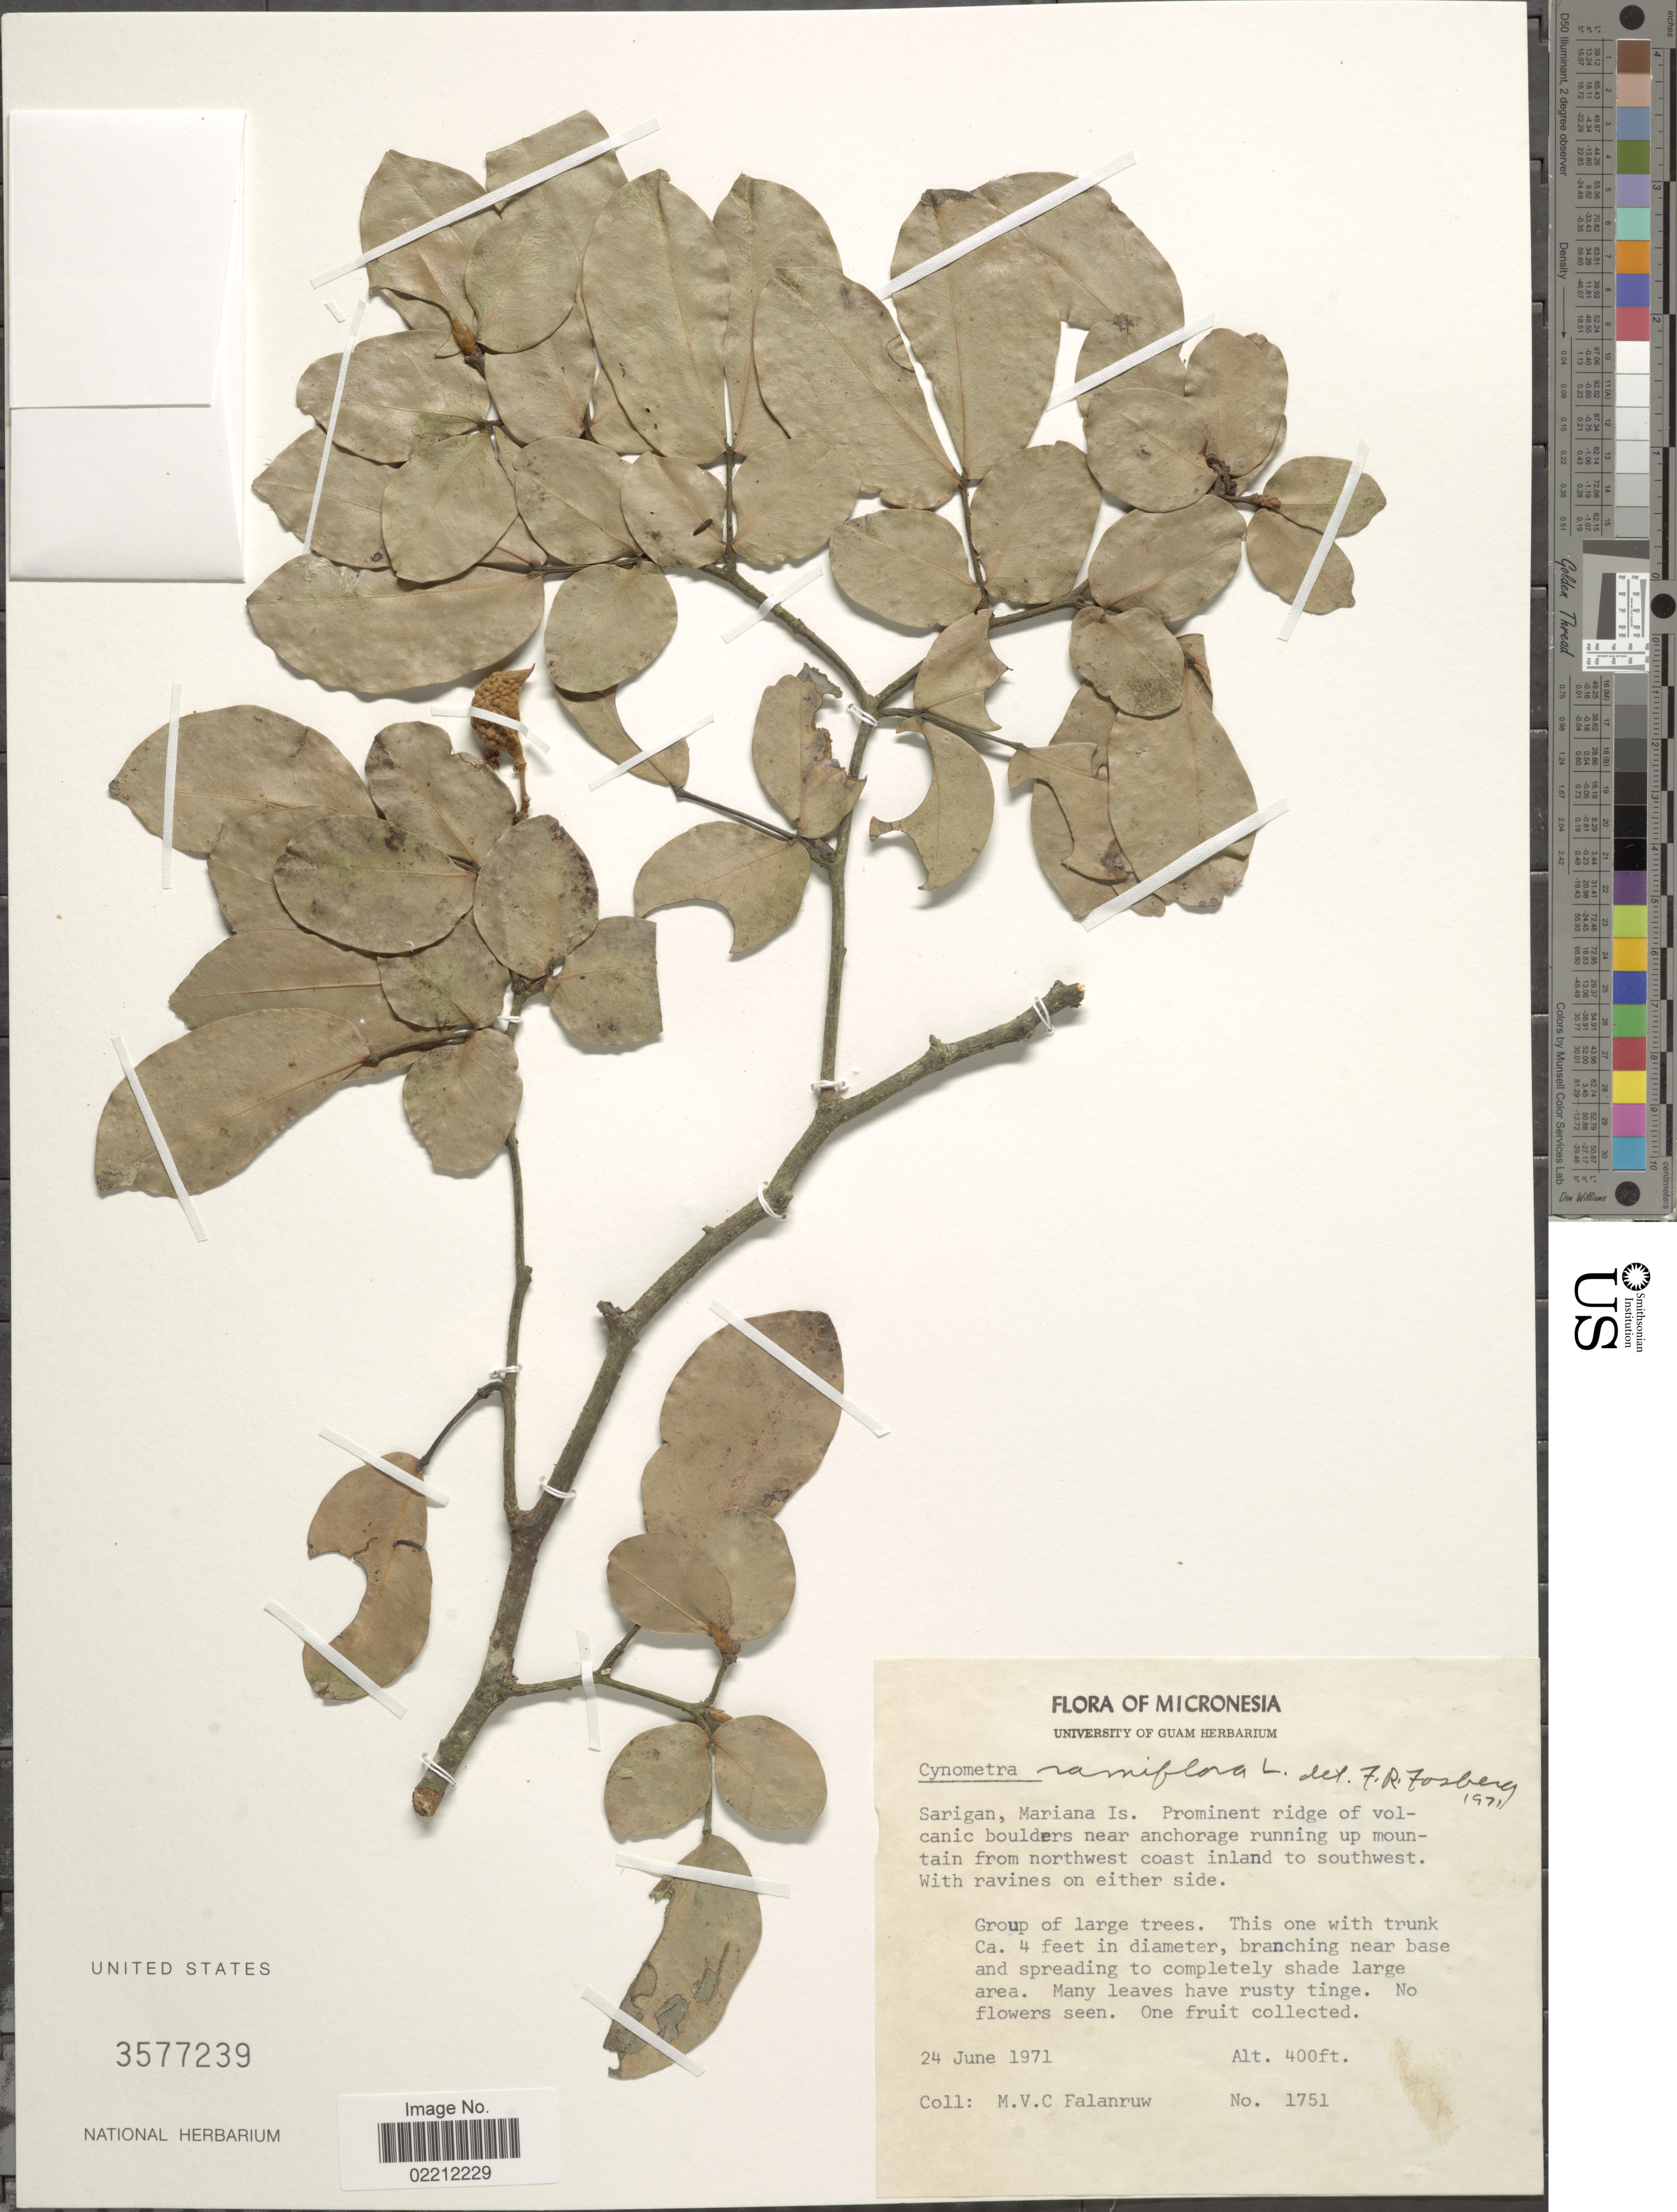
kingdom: Plantae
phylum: Tracheophyta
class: Magnoliopsida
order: Fabales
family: Fabaceae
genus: Cynometra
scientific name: Cynometra ramiflora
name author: L.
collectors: M. V. Falanruw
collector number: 1751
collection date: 1971-06-24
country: Northern Mariana Islands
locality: Micronesia. Sarigan , Mariana Is. Prominent ridge of volcanic boulders near anchorage running up mountain from northwest coast inland to southest.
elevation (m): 122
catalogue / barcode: US 3577239